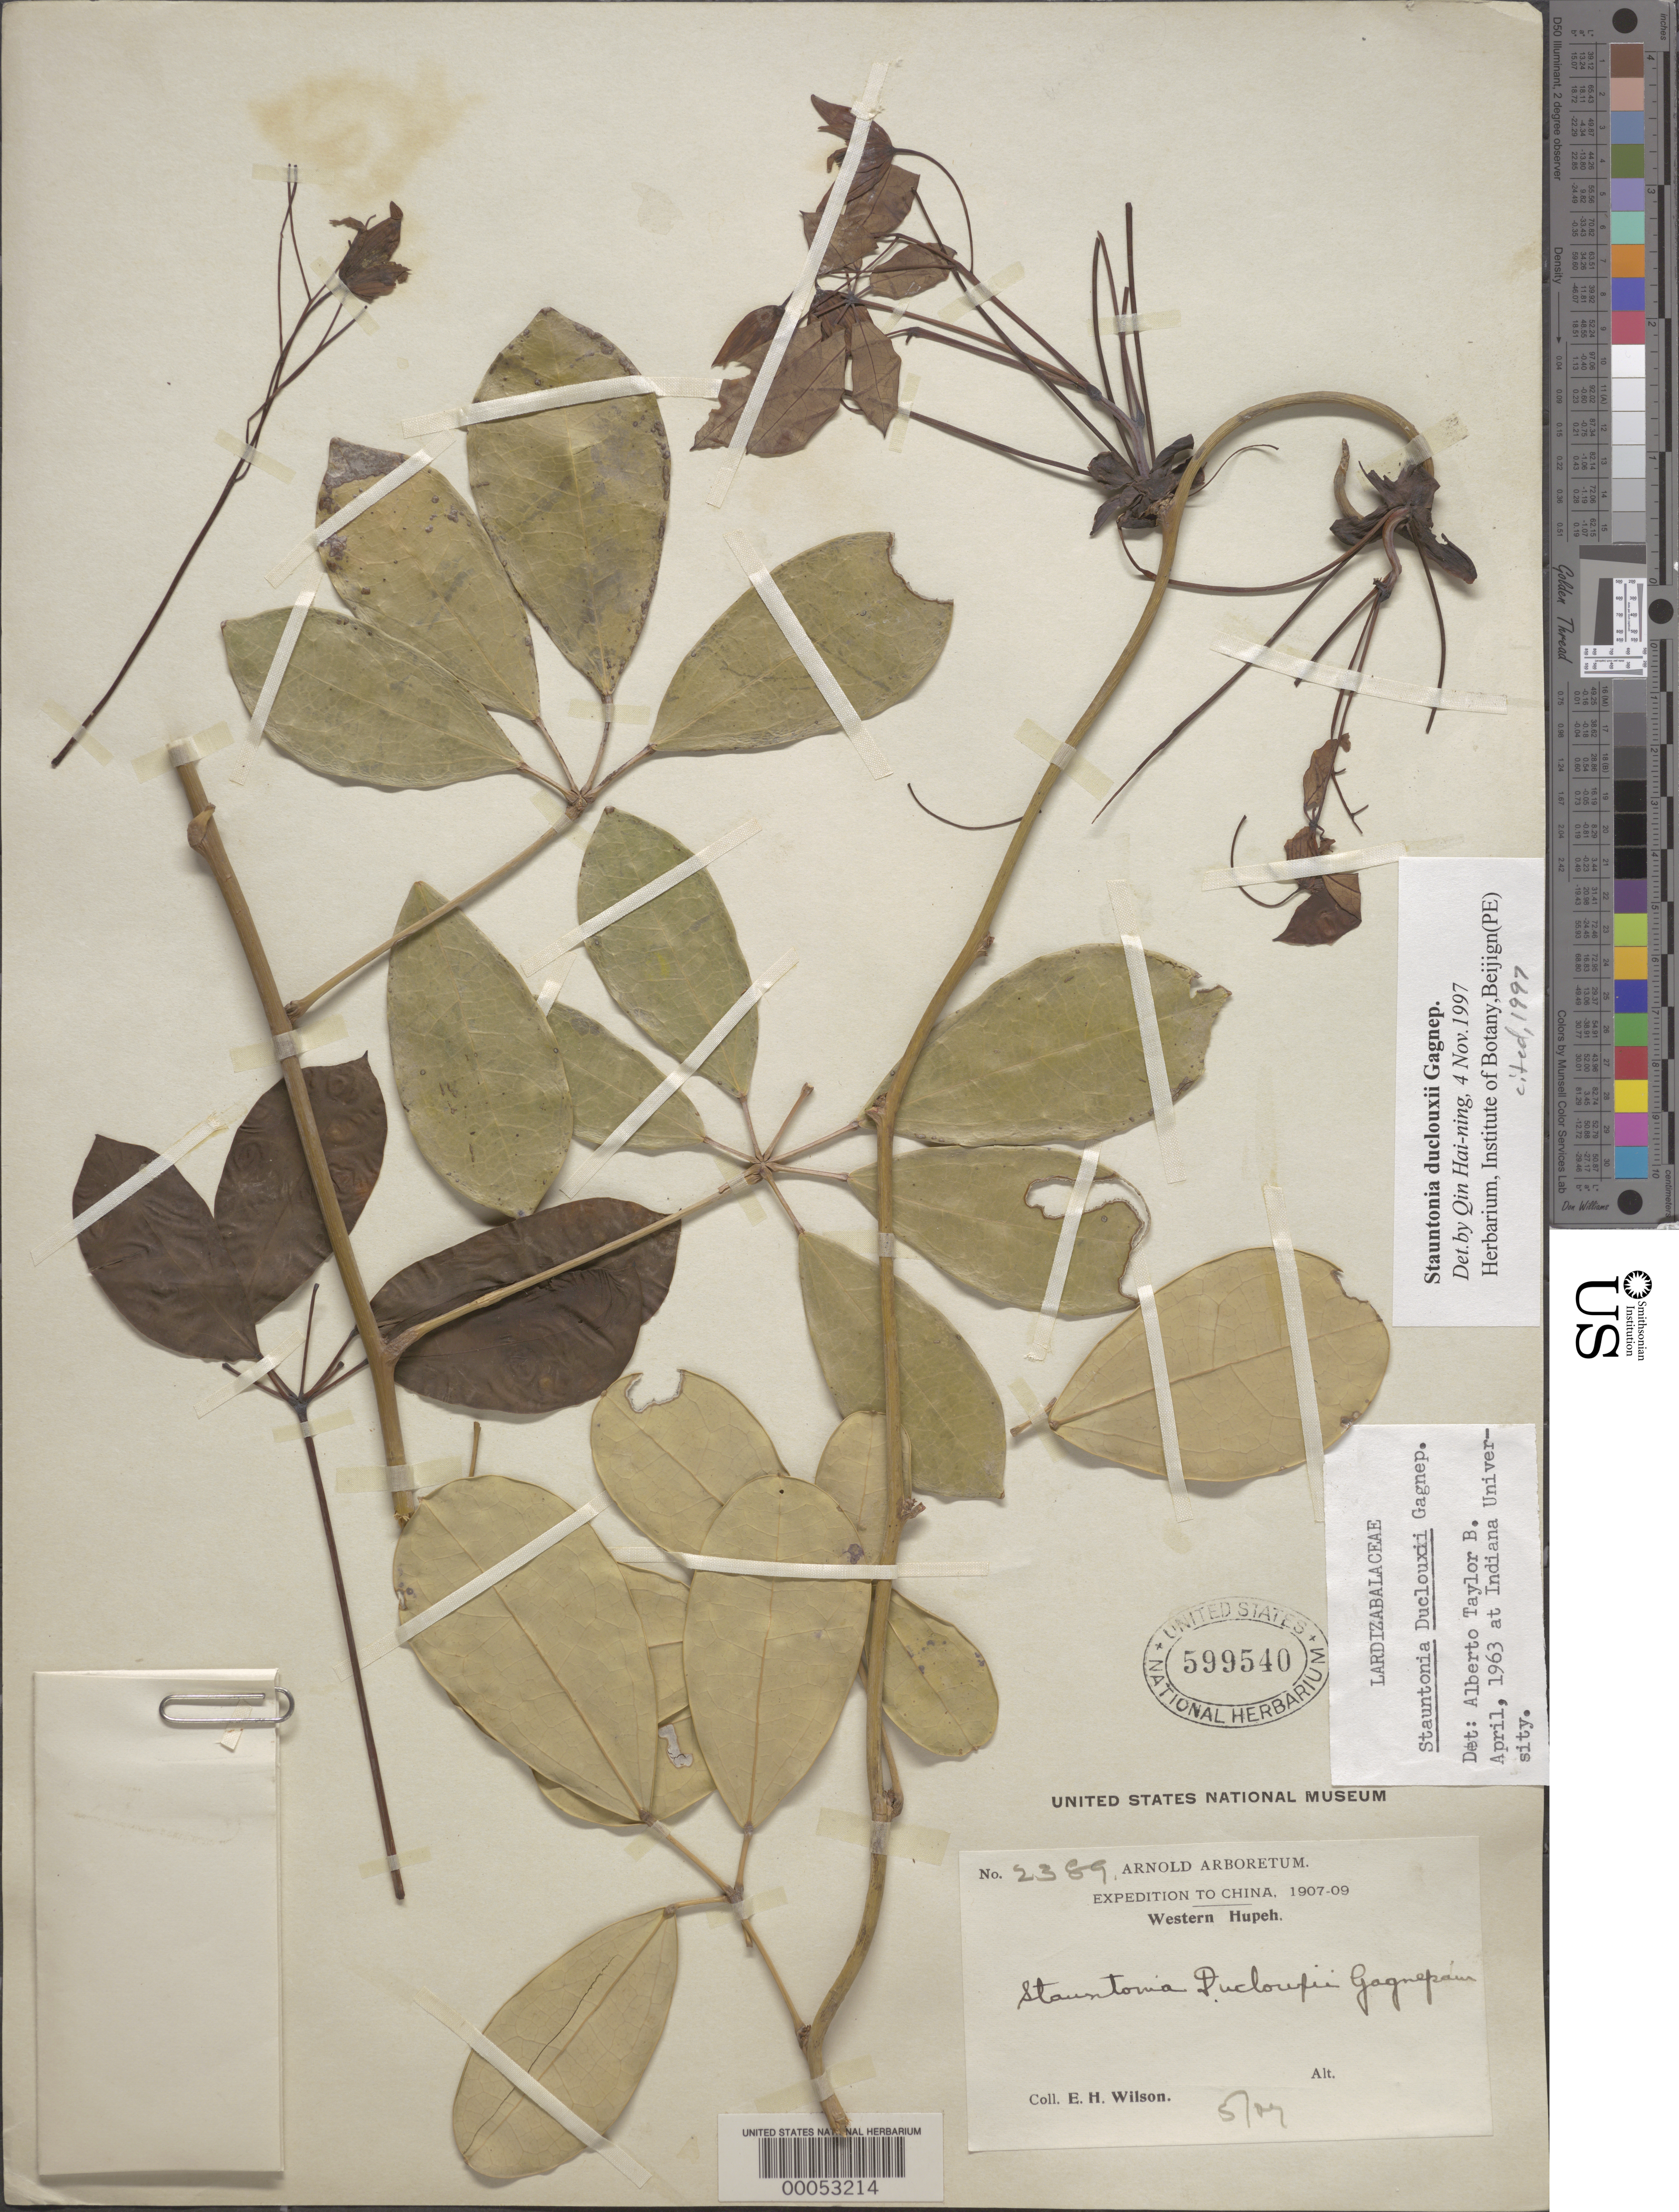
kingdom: Plantae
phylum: Tracheophyta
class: Magnoliopsida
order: Ranunculales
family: Lardizabalaceae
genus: Stauntonia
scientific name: Stauntonia duclouxii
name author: Gagnep.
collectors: E. H. Wilson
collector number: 23898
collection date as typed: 05 Jul 1907 to -- -- 1909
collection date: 1907-07-05/1909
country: China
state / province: Hubei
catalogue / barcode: US 599540